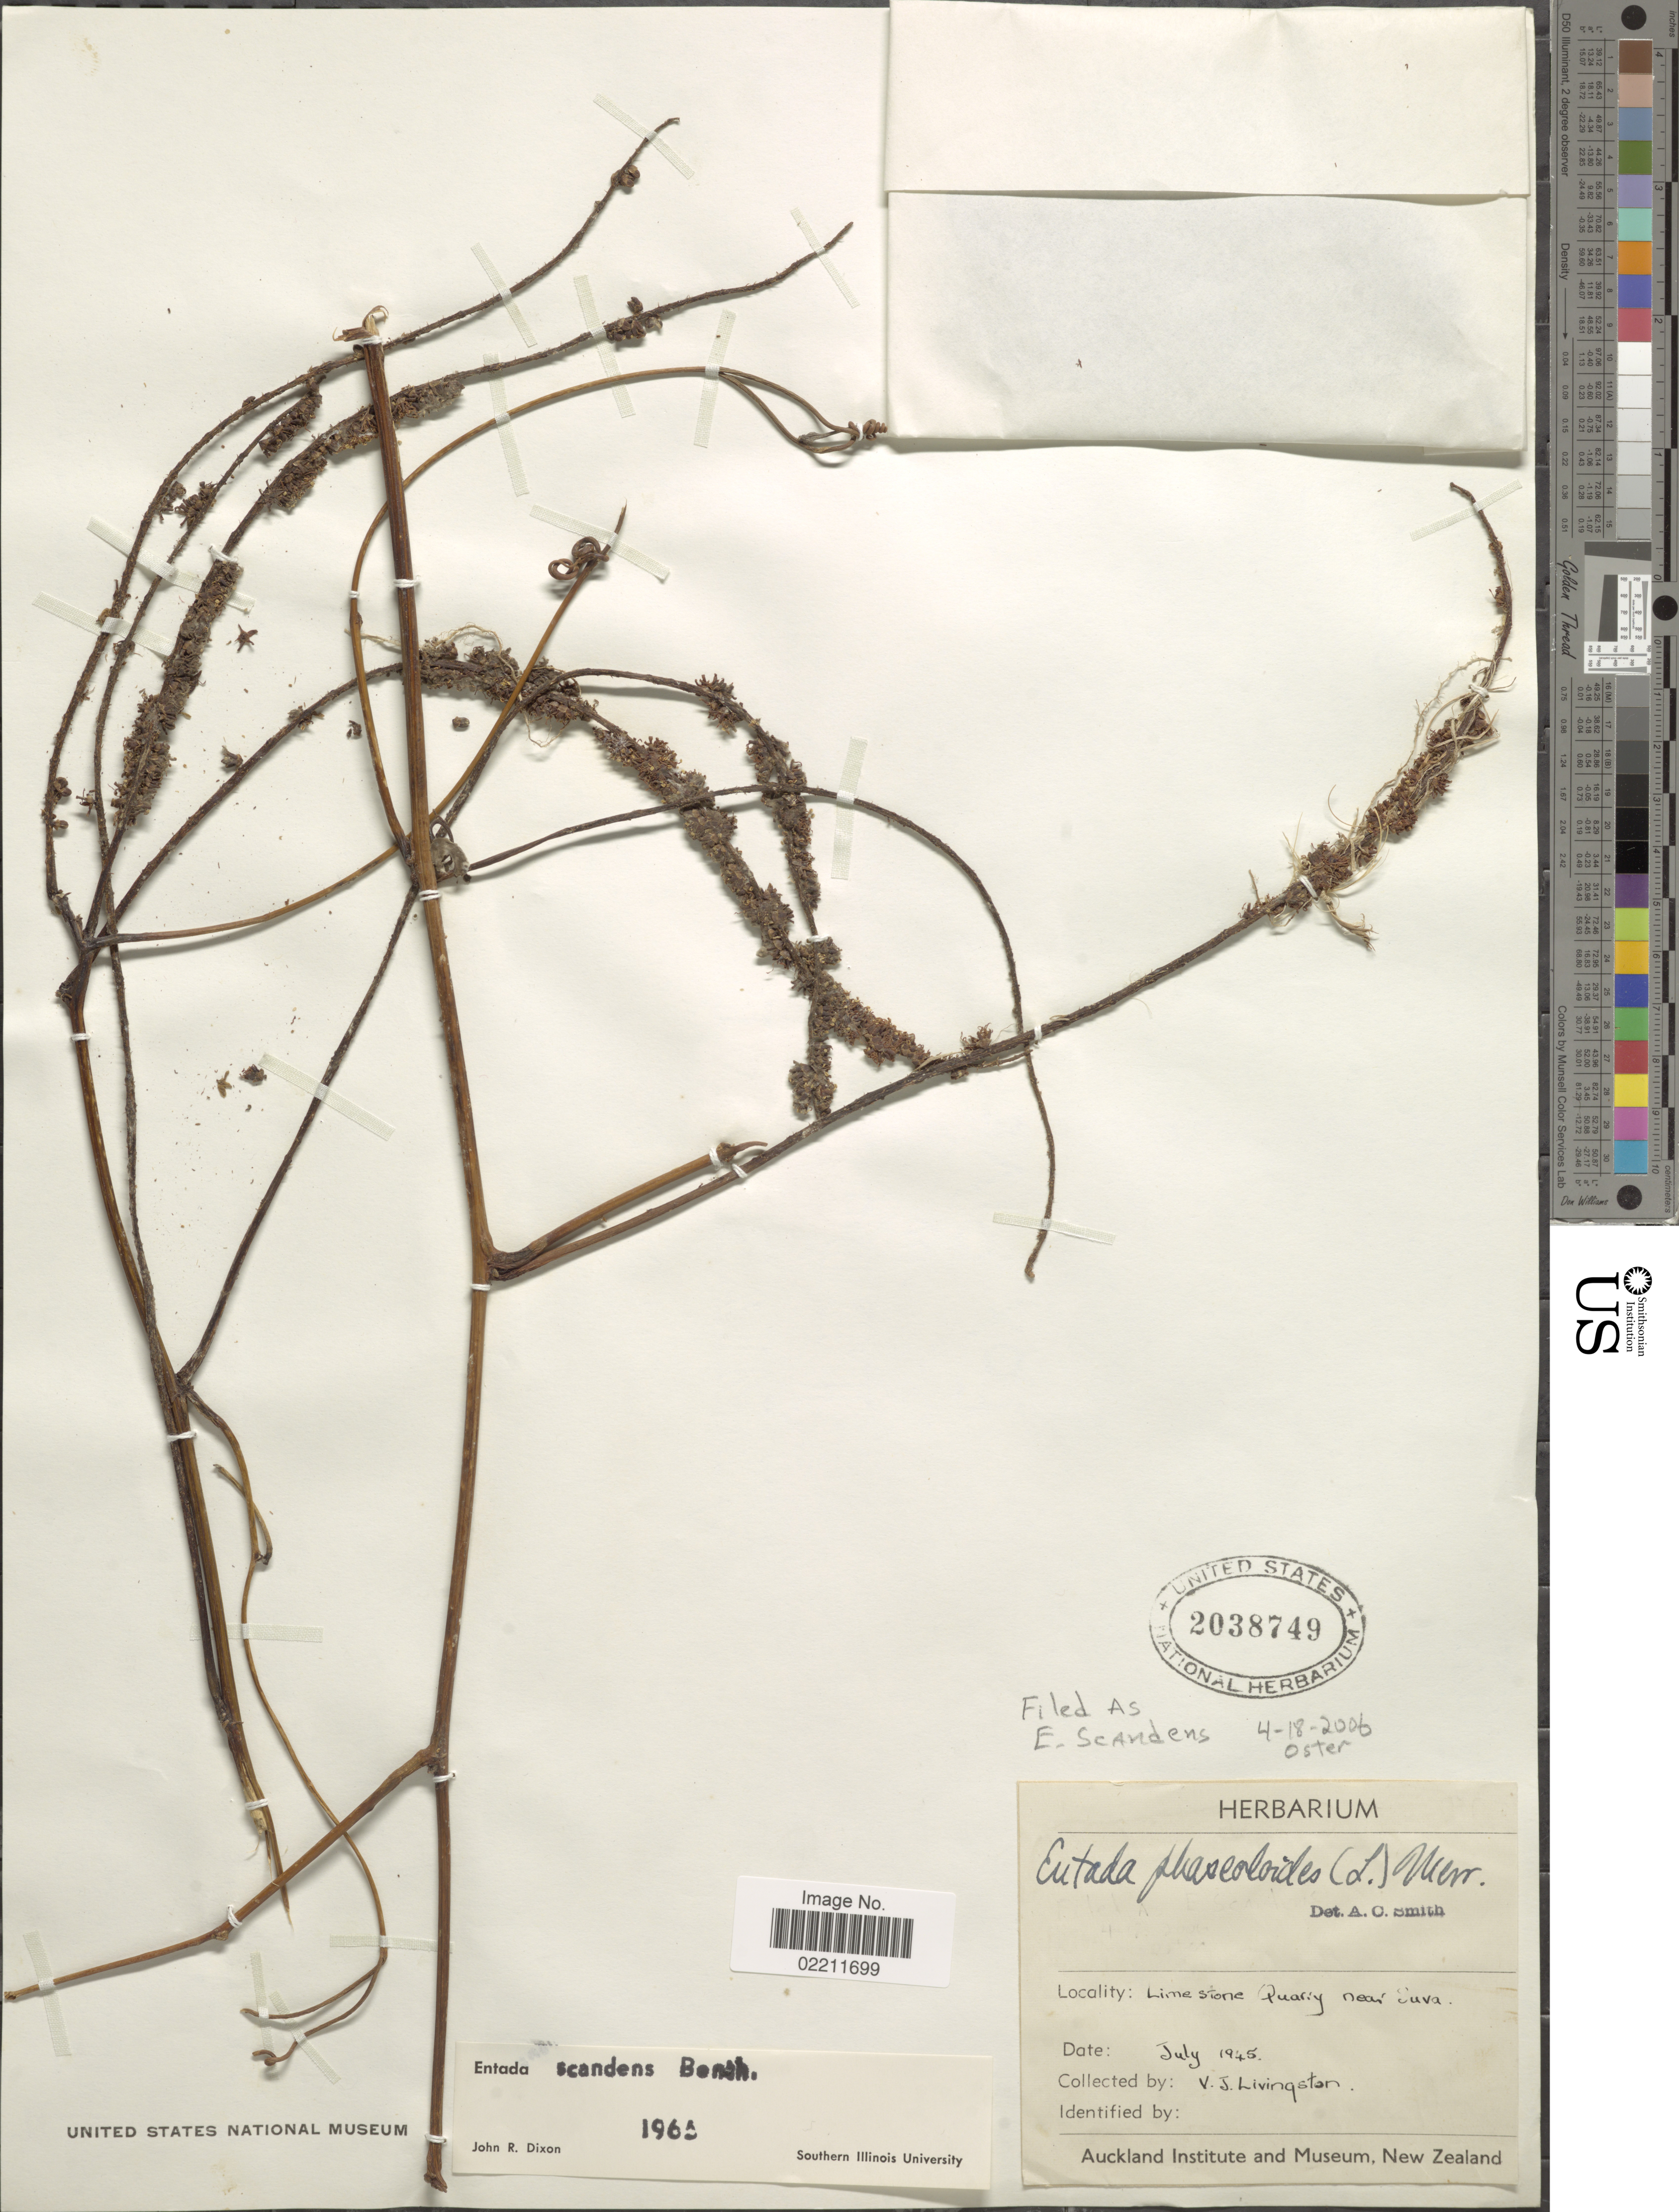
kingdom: Plantae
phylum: Tracheophyta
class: Magnoliopsida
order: Fabales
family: Fabaceae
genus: Entada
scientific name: Entada phaseoloides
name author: (L.) Merr.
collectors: V. Livingston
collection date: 1945-07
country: Fiji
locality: Limestone Quarry near Suva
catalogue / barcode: US 2038749